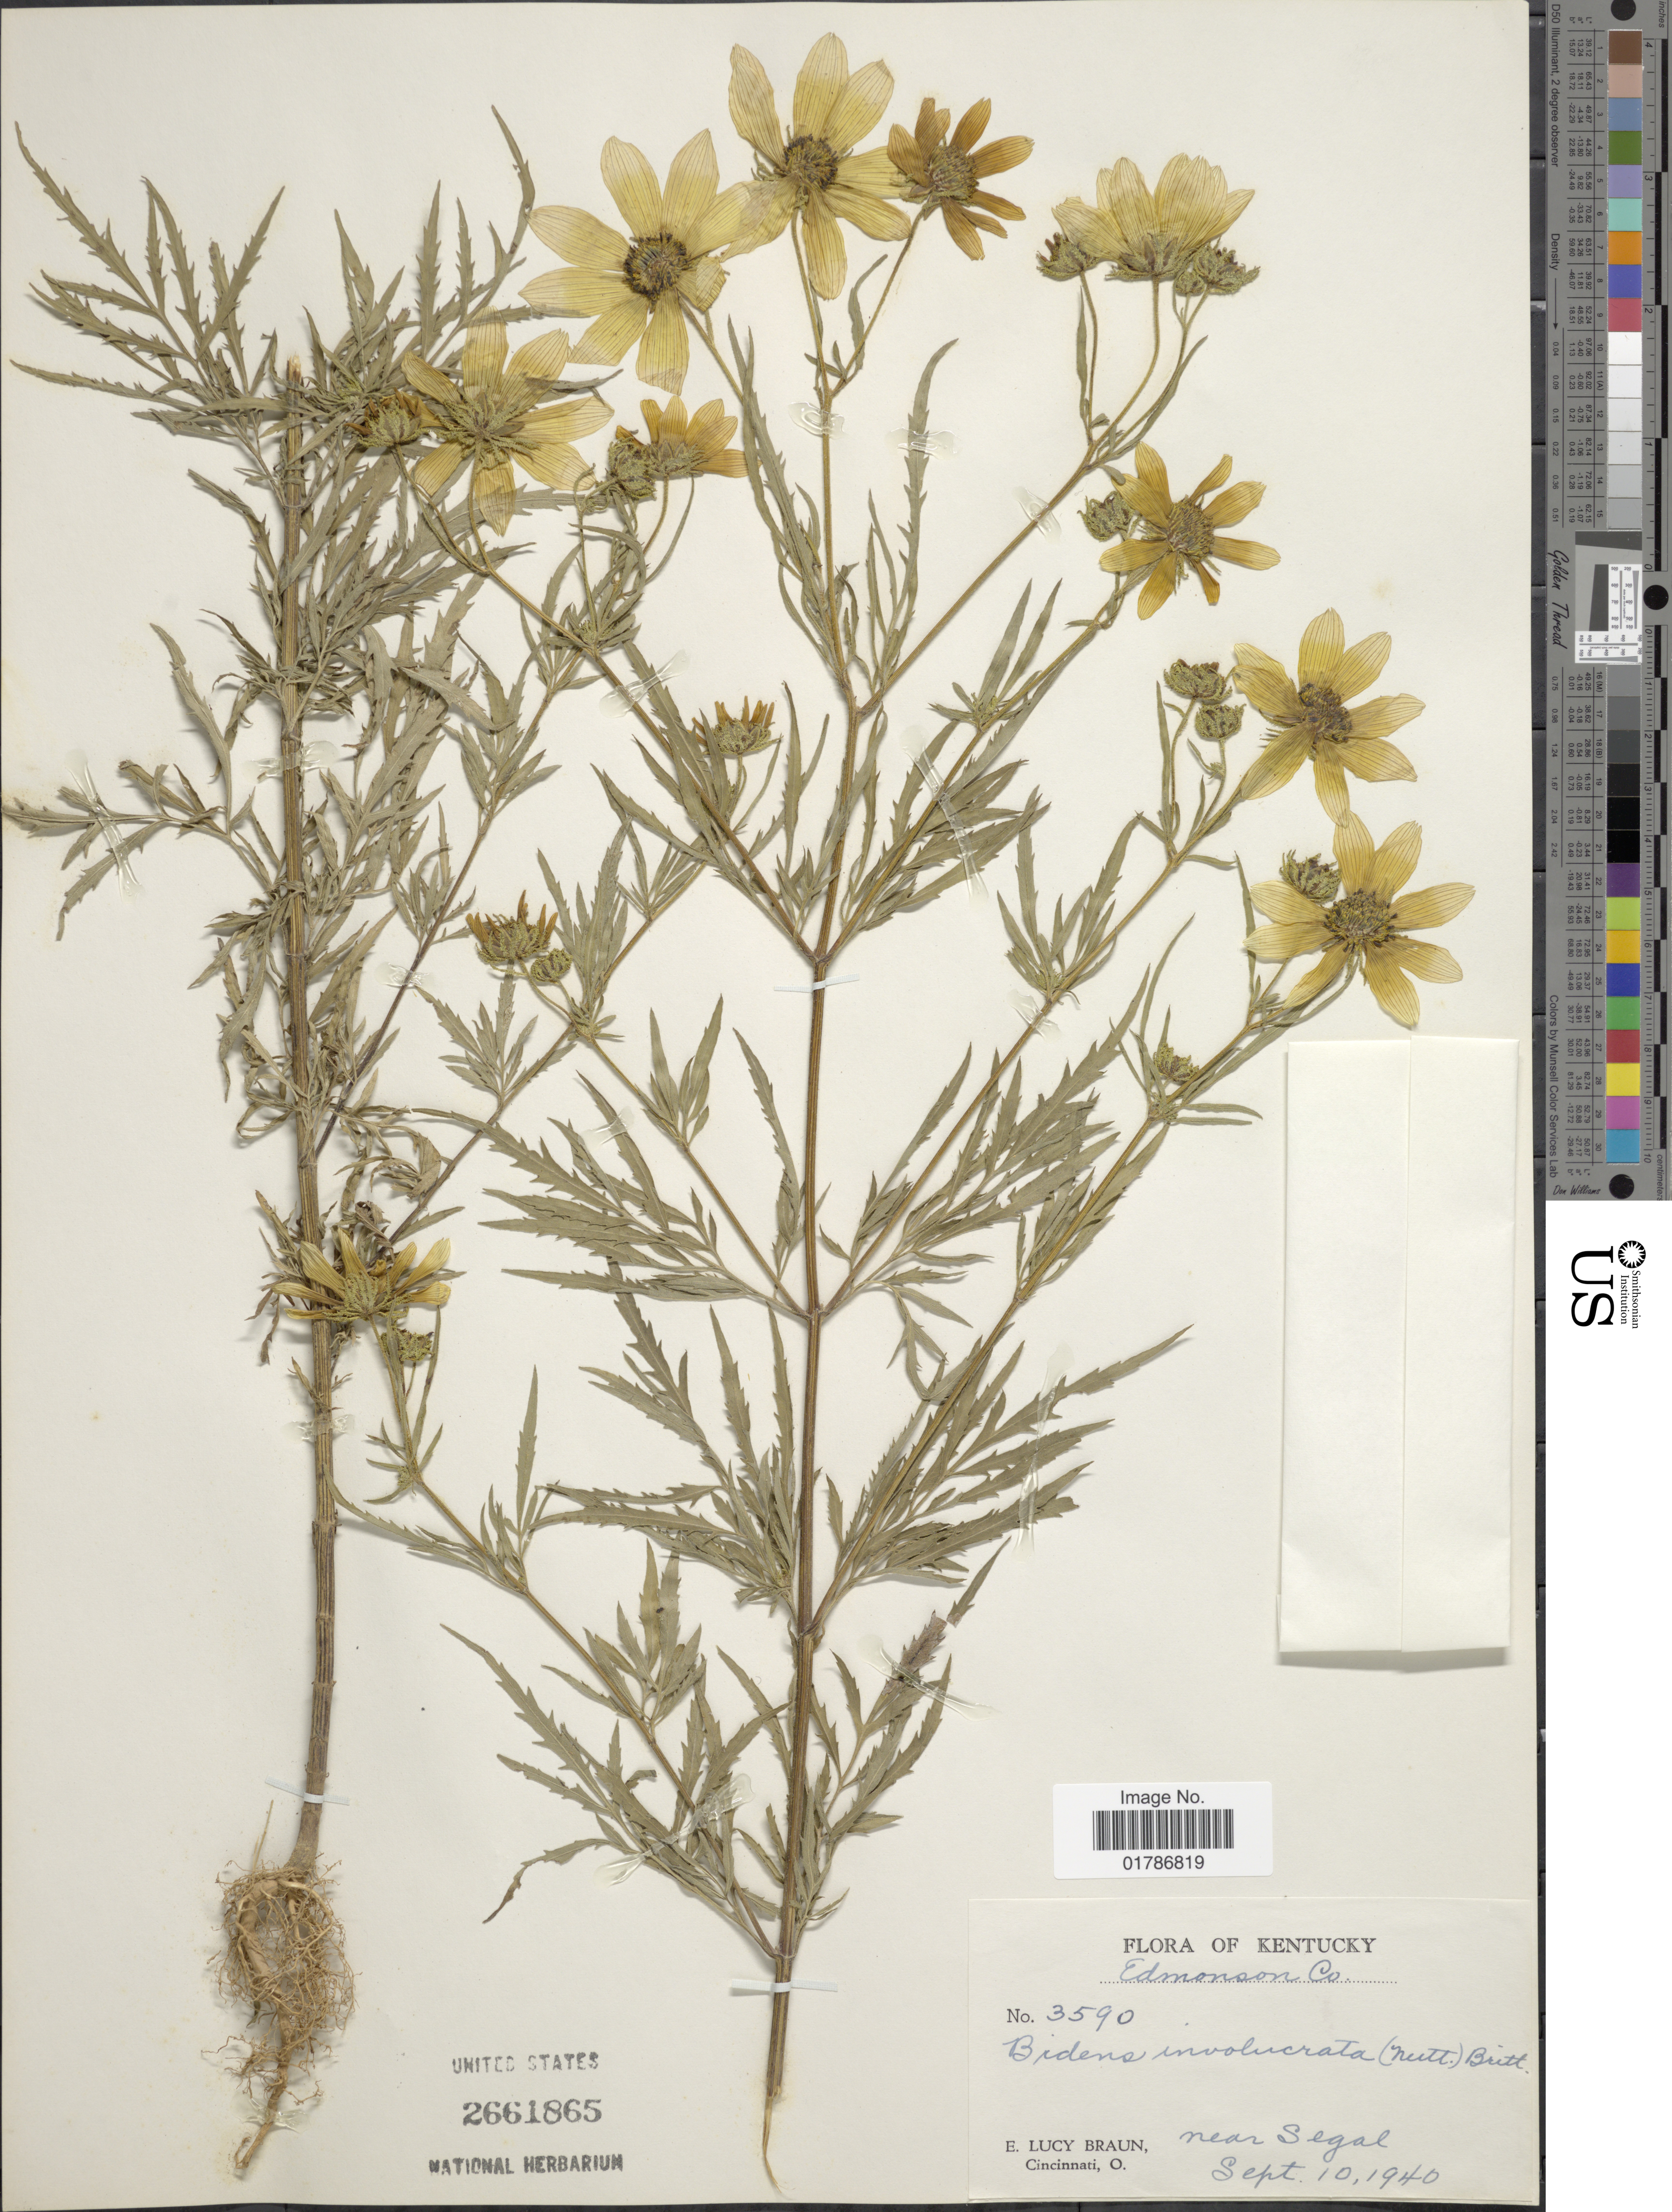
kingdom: Plantae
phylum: Tracheophyta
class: Magnoliopsida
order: Asterales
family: Asteraceae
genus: Bidens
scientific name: Bidens polylepis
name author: S.F. Blake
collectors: E. L. Braun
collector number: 3590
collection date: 1940-10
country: United States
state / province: Kentucky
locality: Edmonson Co, near Segal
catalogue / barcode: US 2661865